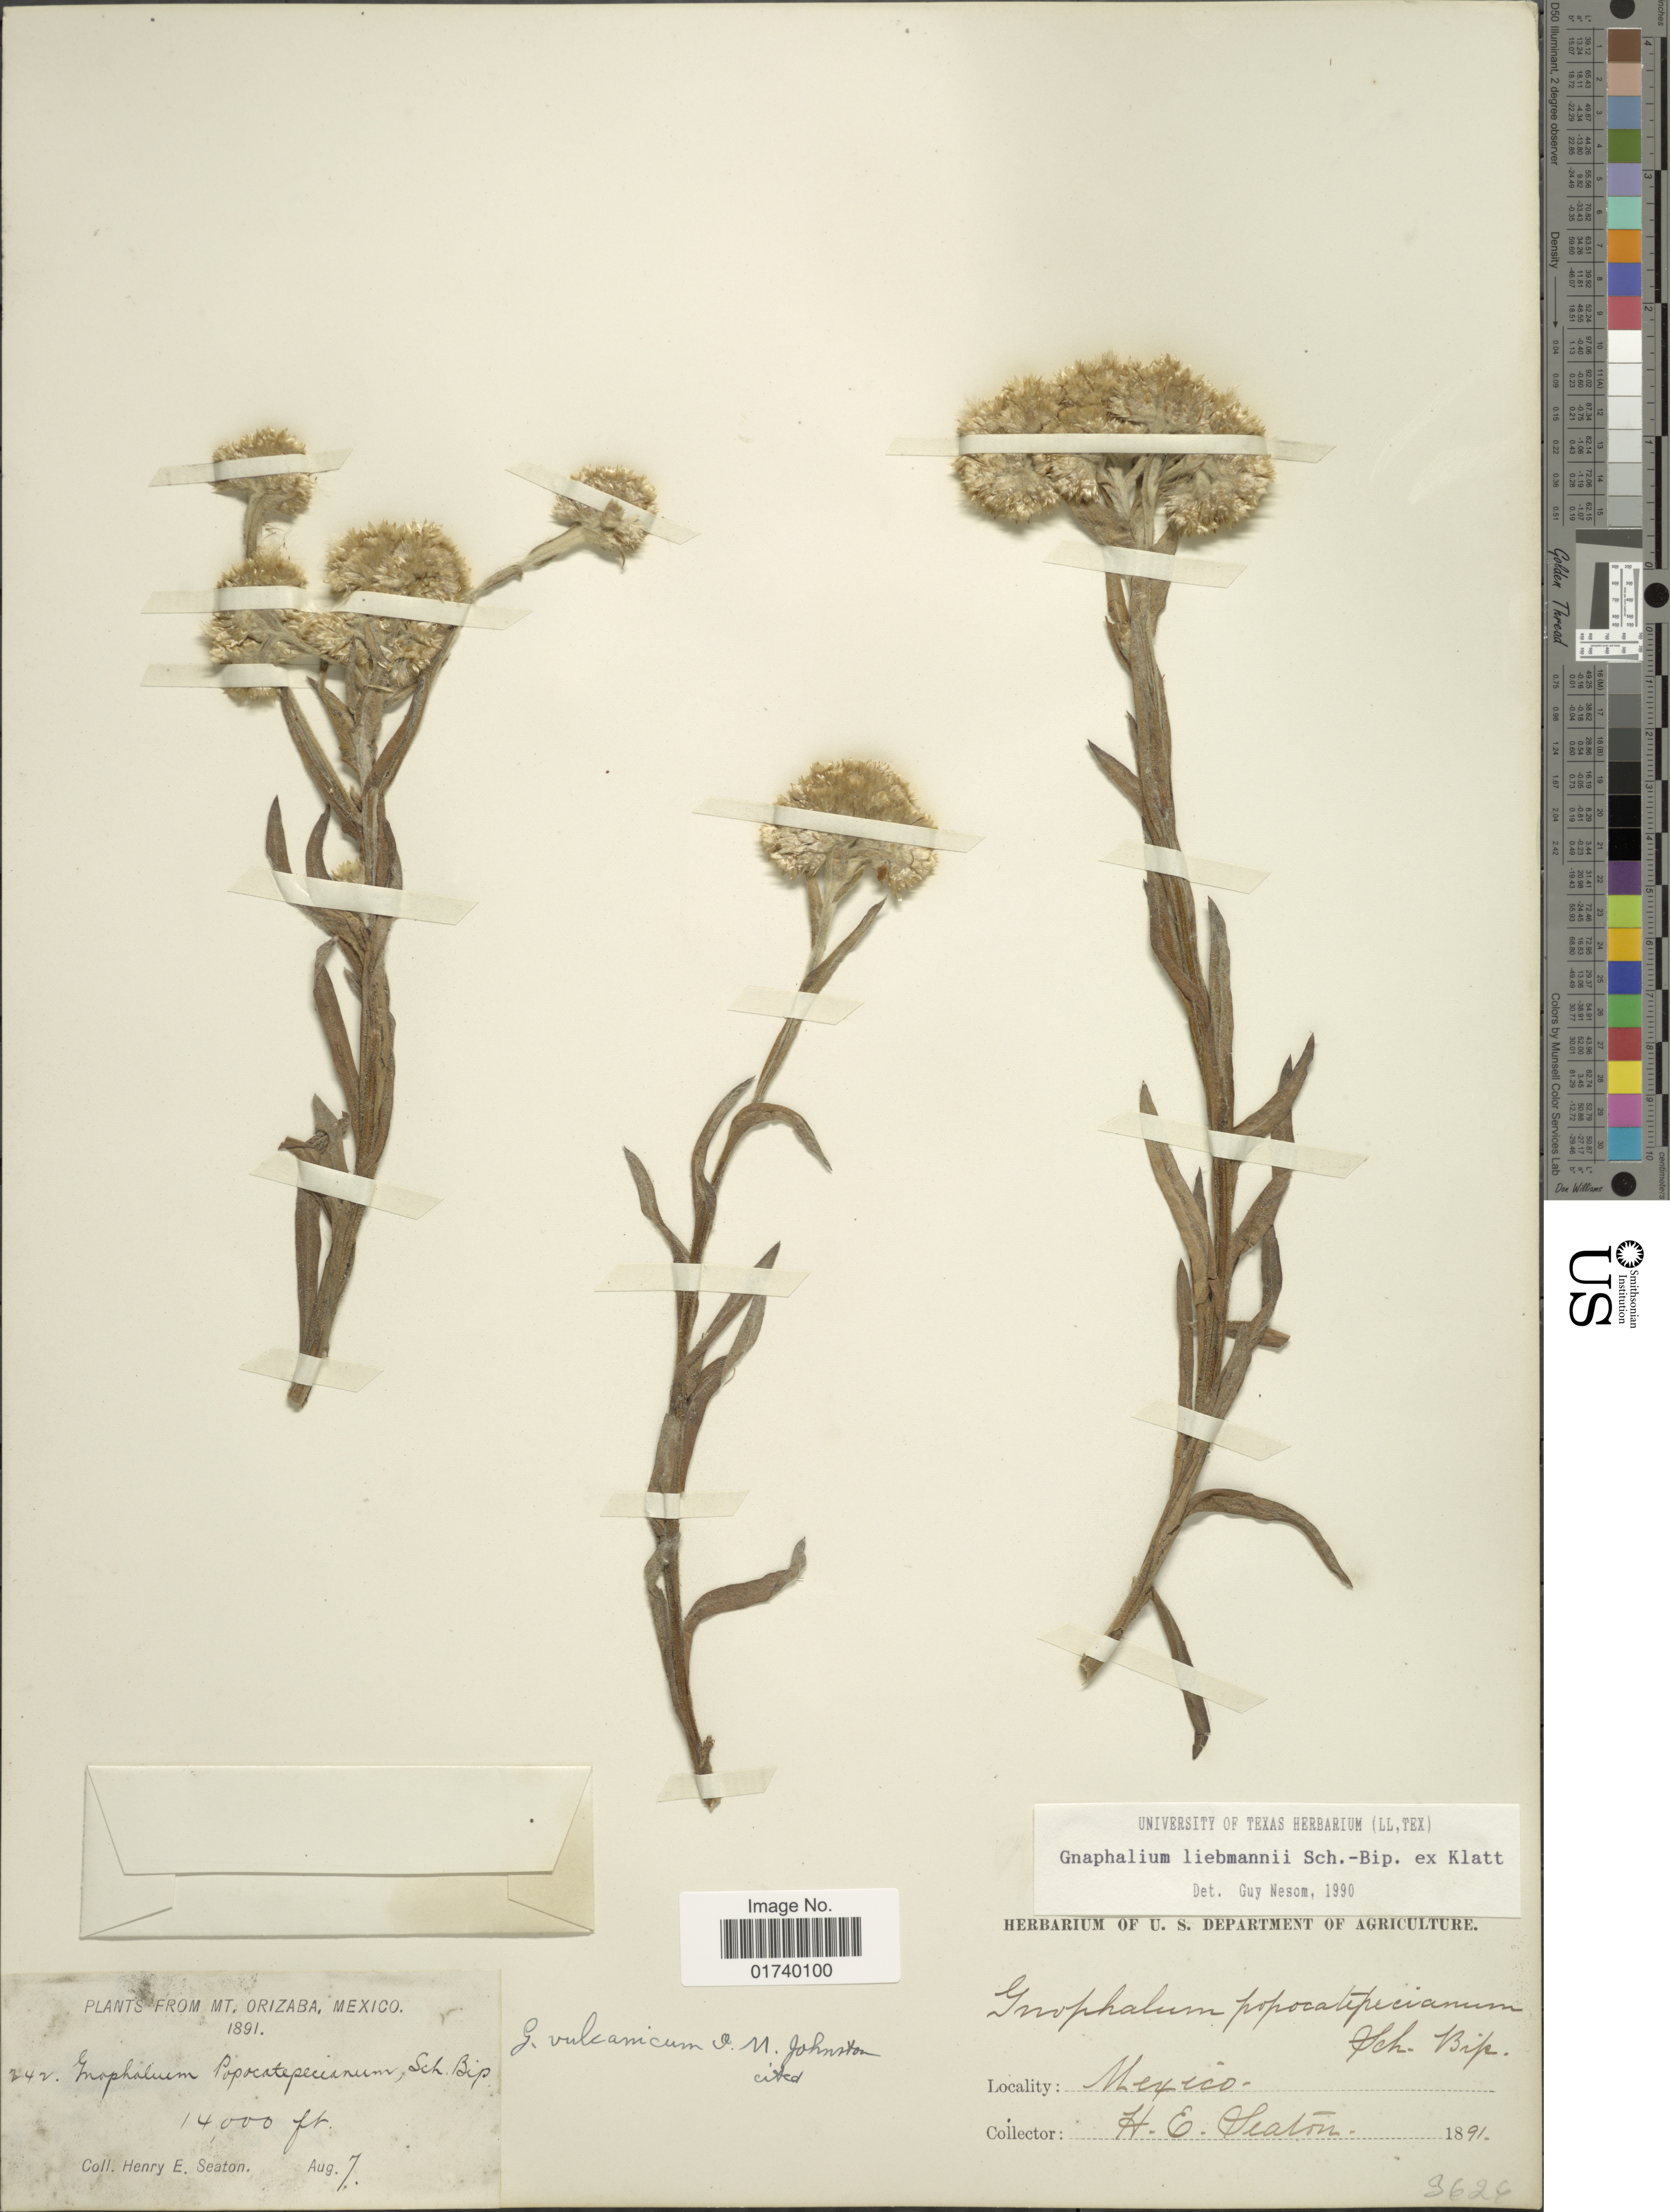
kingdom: Plantae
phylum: Tracheophyta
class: Magnoliopsida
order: Asterales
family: Asteraceae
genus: Pseudognaphalium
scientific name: Pseudognaphalium liebmannii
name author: (Sch. Bip. ex Klatt) Anderb.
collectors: H. E. Seaton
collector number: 242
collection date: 1891-08-07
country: Mexico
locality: Mt. Orizaba.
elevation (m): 1219